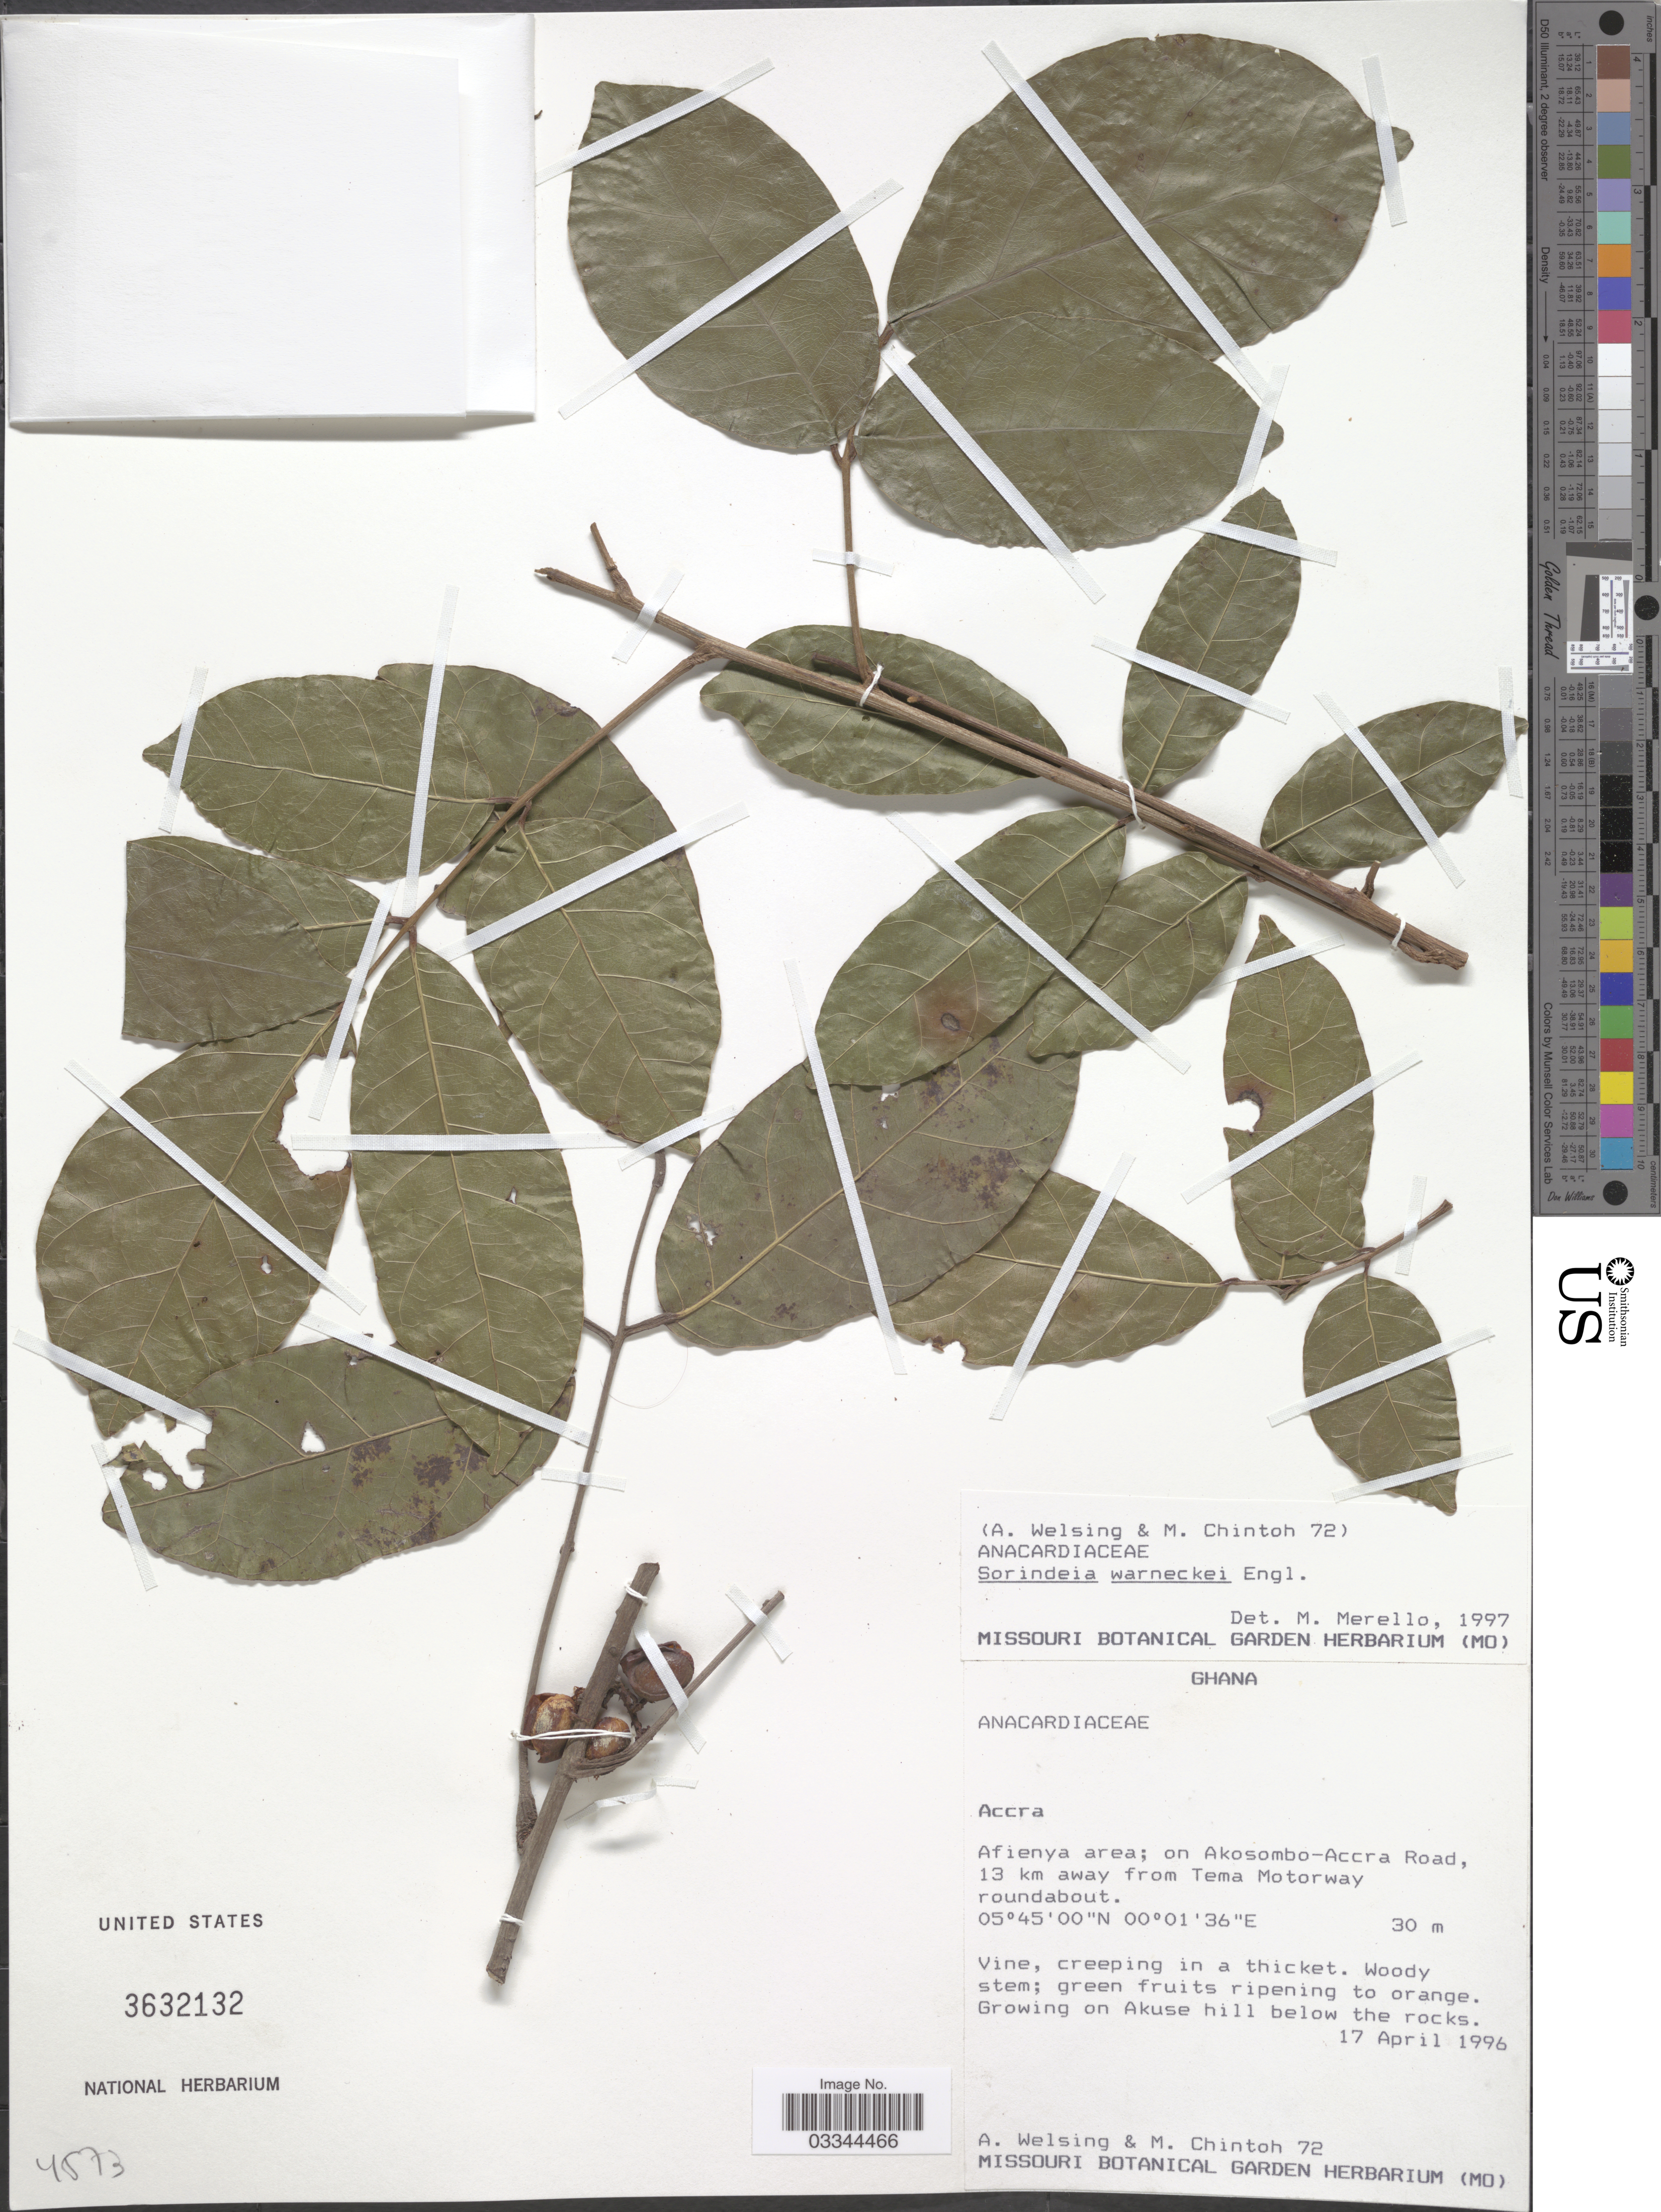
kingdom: Plantae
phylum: Tracheophyta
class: Magnoliopsida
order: Sapindales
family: Anacardiaceae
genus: Sorindeia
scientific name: Sorindeia warneckei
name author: Engl.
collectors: A. Welsing & M. Chintoh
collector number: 72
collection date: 1996-04-17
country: Ghana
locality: Accra. Afienya area; on Akosombo-Accra Road, 13 km away from Tema Motorway roundabout.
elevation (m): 30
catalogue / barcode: US 3632132